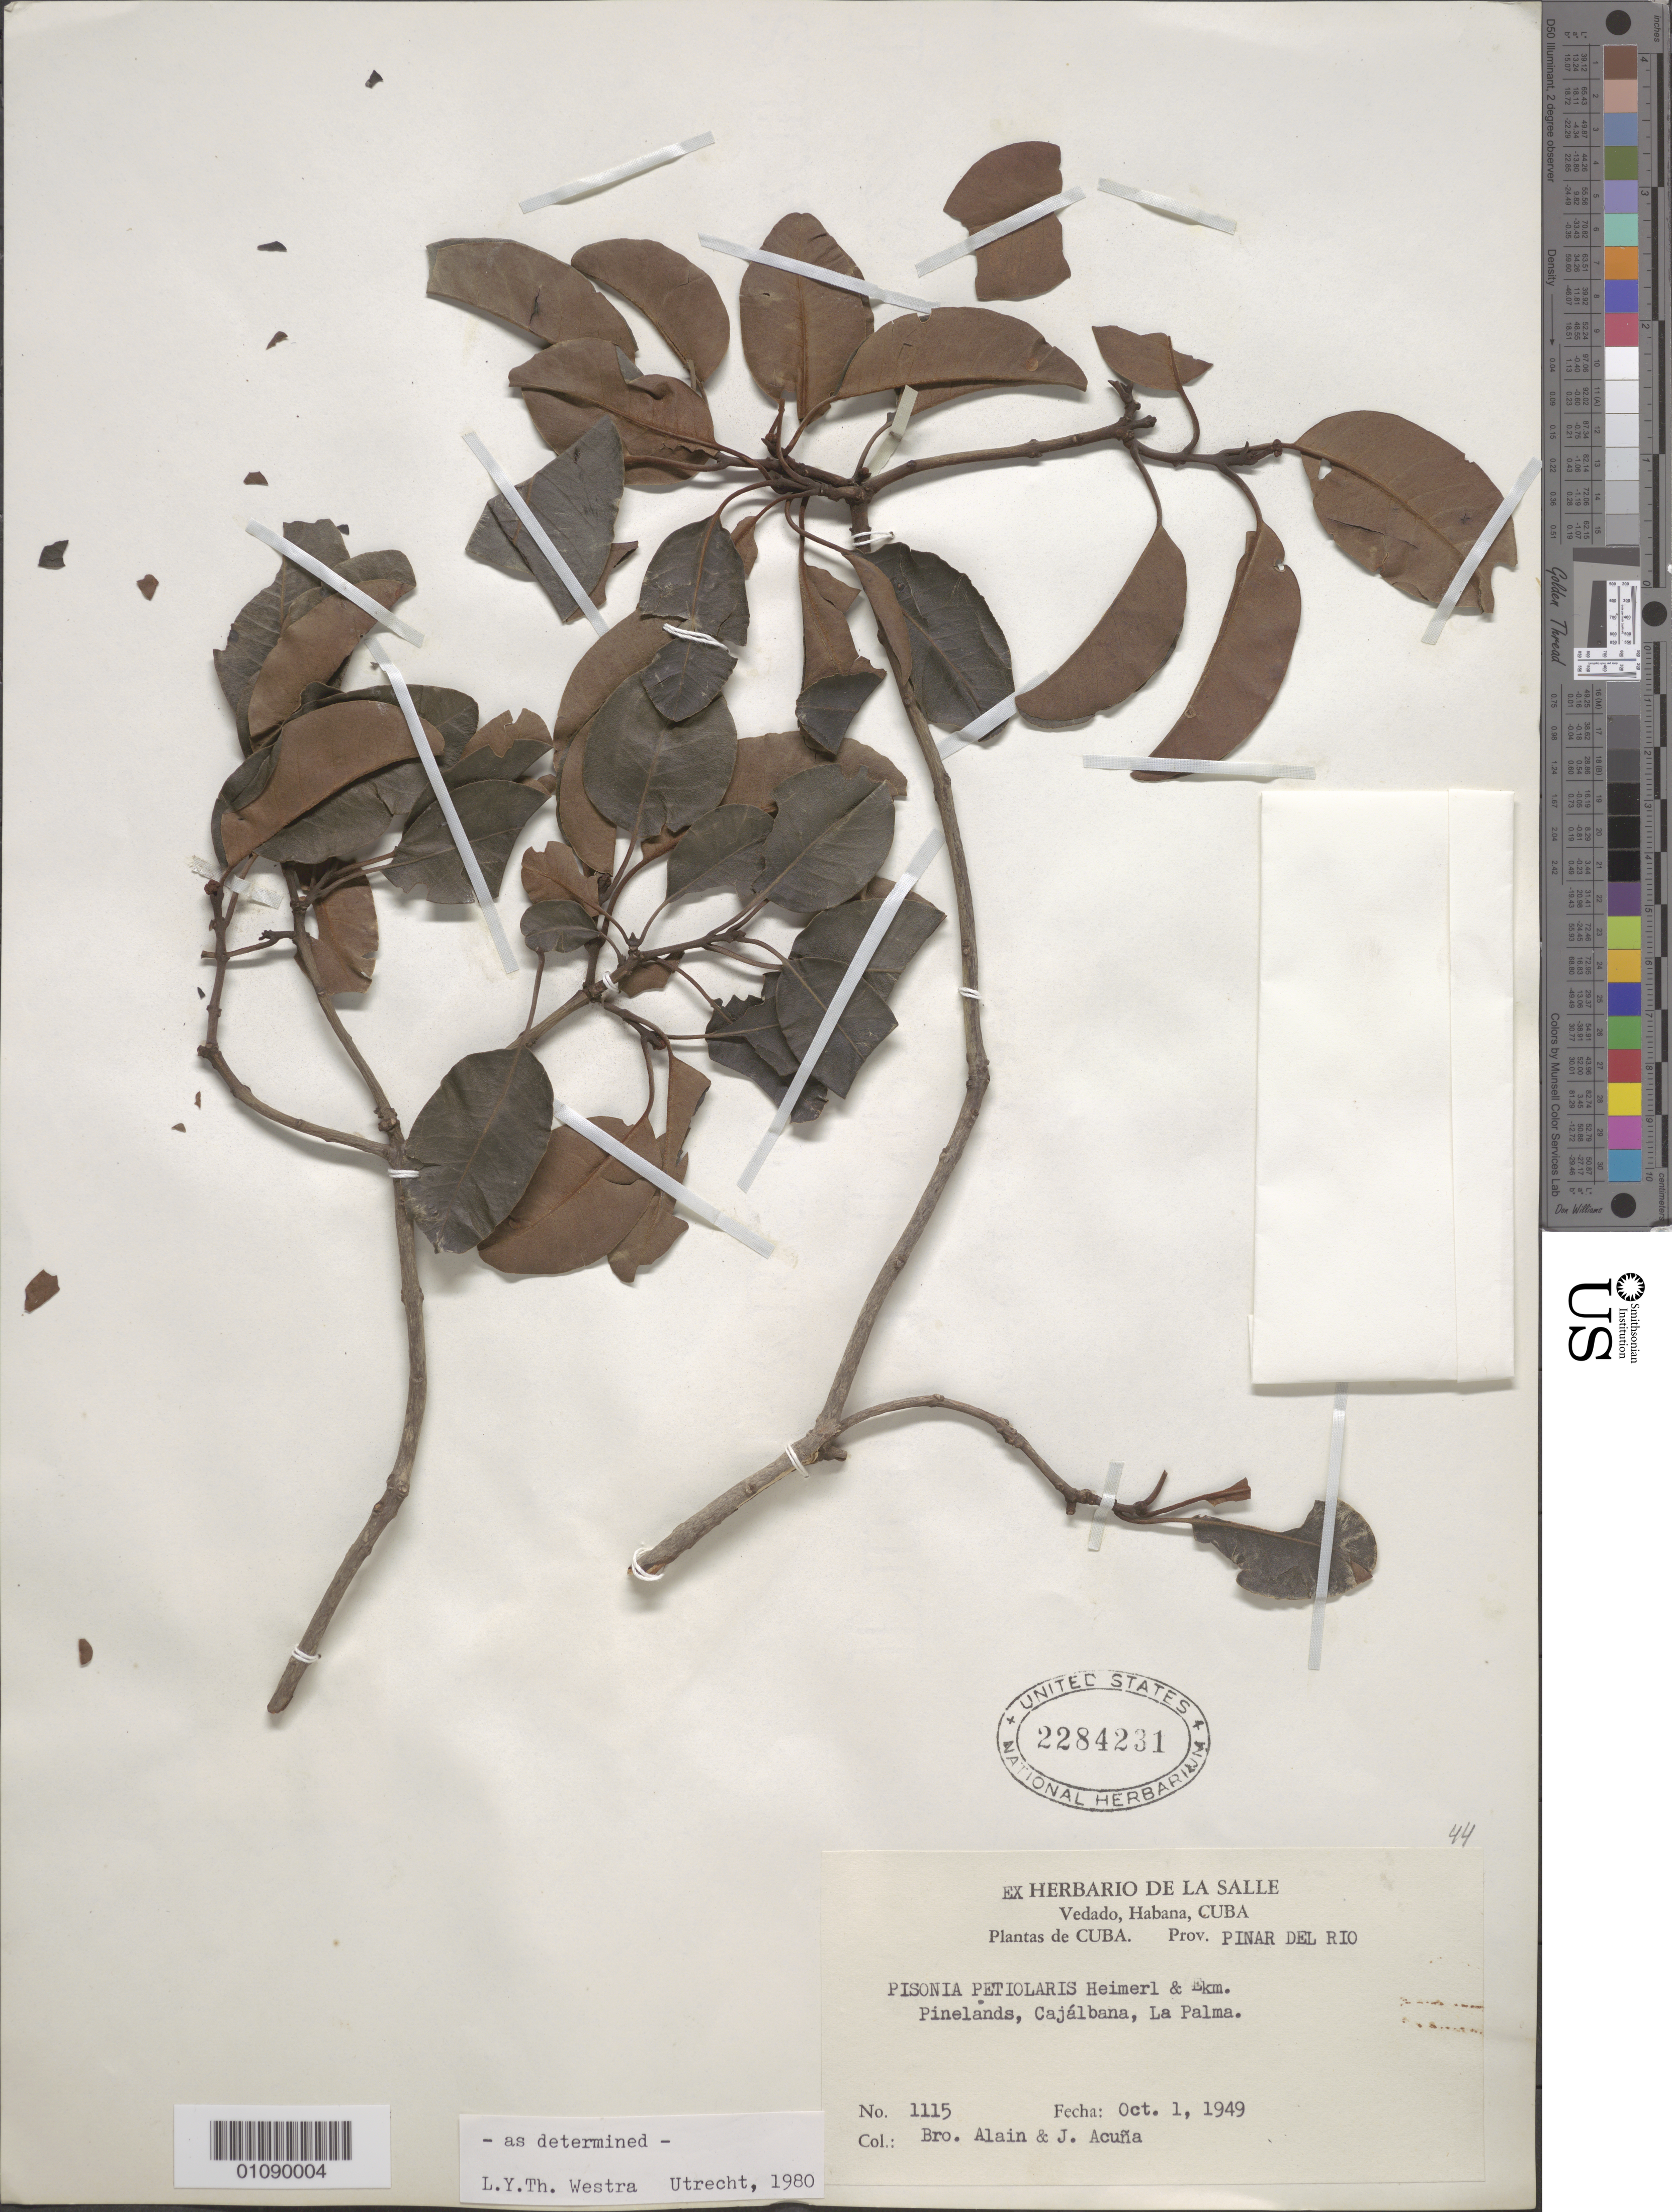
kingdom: Plantae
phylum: Tracheophyta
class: Magnoliopsida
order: Caryophyllales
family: Nyctaginaceae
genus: Pisonia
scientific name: Pisonia petiolaris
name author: Heimerl & Ekman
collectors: A. H. Liogier & J. Acuña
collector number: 1115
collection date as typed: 01 Oct 1949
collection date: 1949-10-01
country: Cuba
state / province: Pinar del Rio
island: Cuba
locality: La Palma, Cajalbana, Pinelands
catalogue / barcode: US 2284231